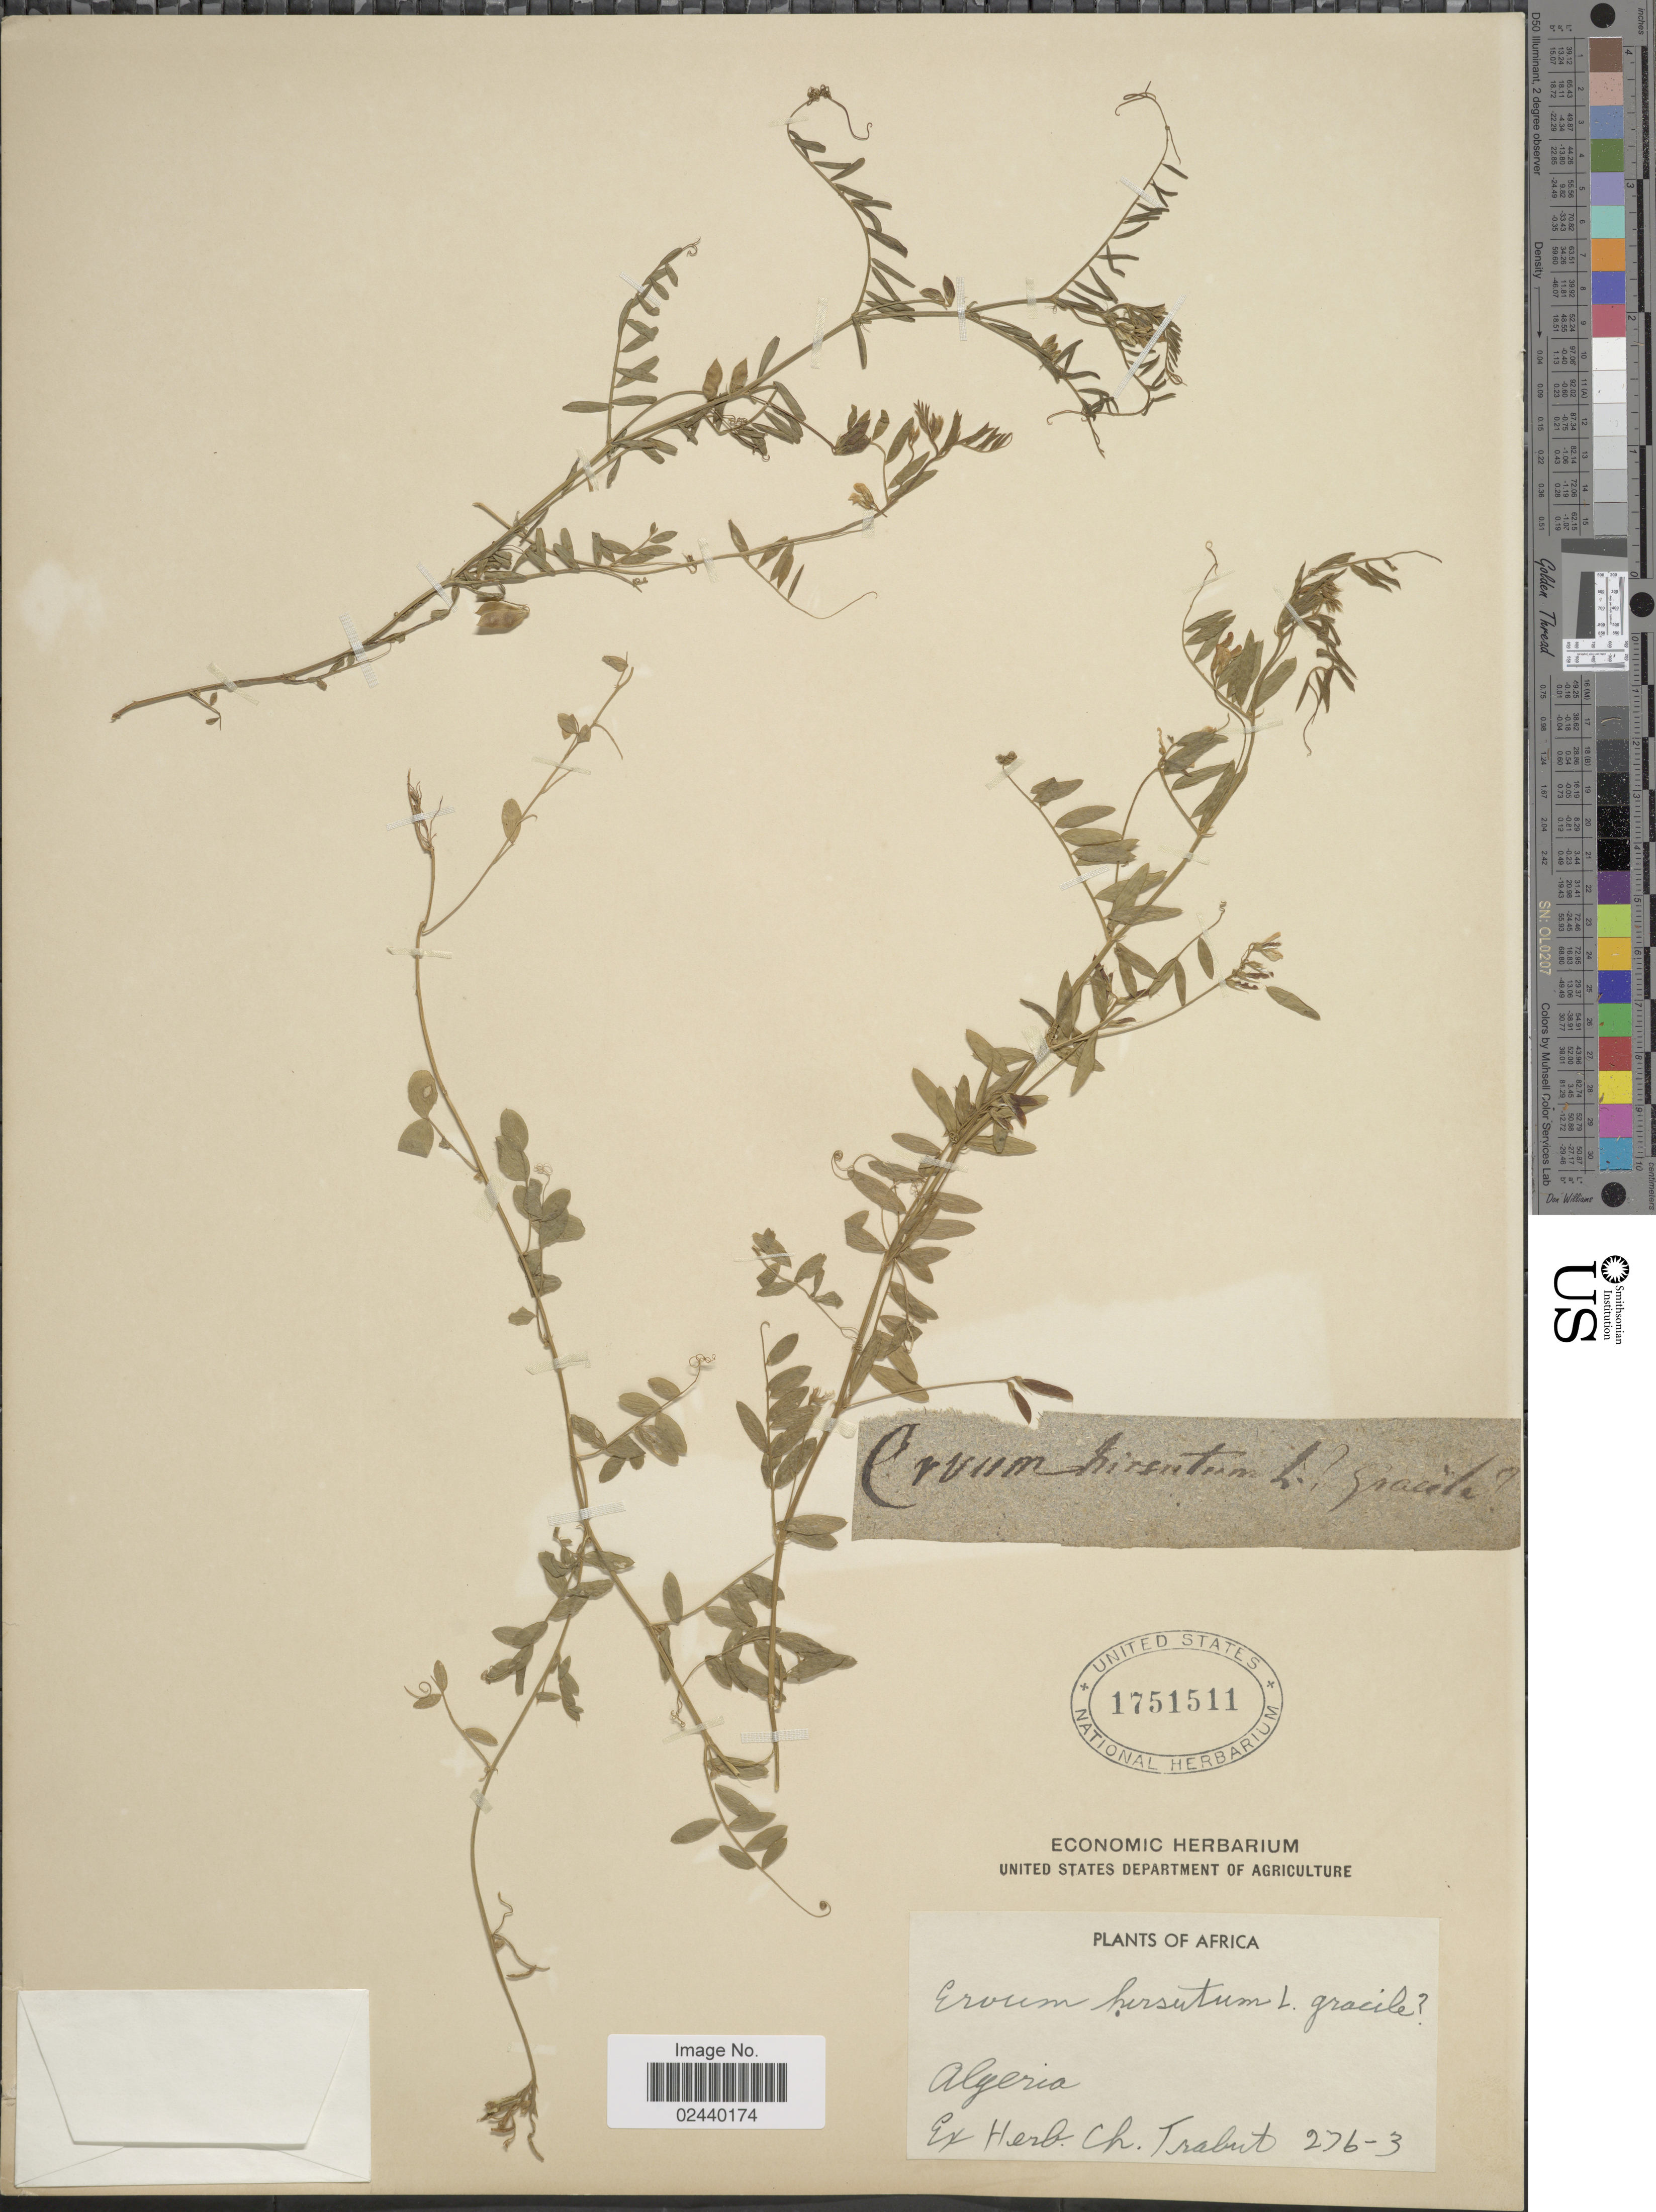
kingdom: Plantae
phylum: Tracheophyta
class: Magnoliopsida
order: Fabales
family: Fabaceae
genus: Vicia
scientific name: Vicia hirsuta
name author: (L.) A. Gray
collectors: Ex herb. Ch. Trabut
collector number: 276-3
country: Algeria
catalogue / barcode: US 1751511